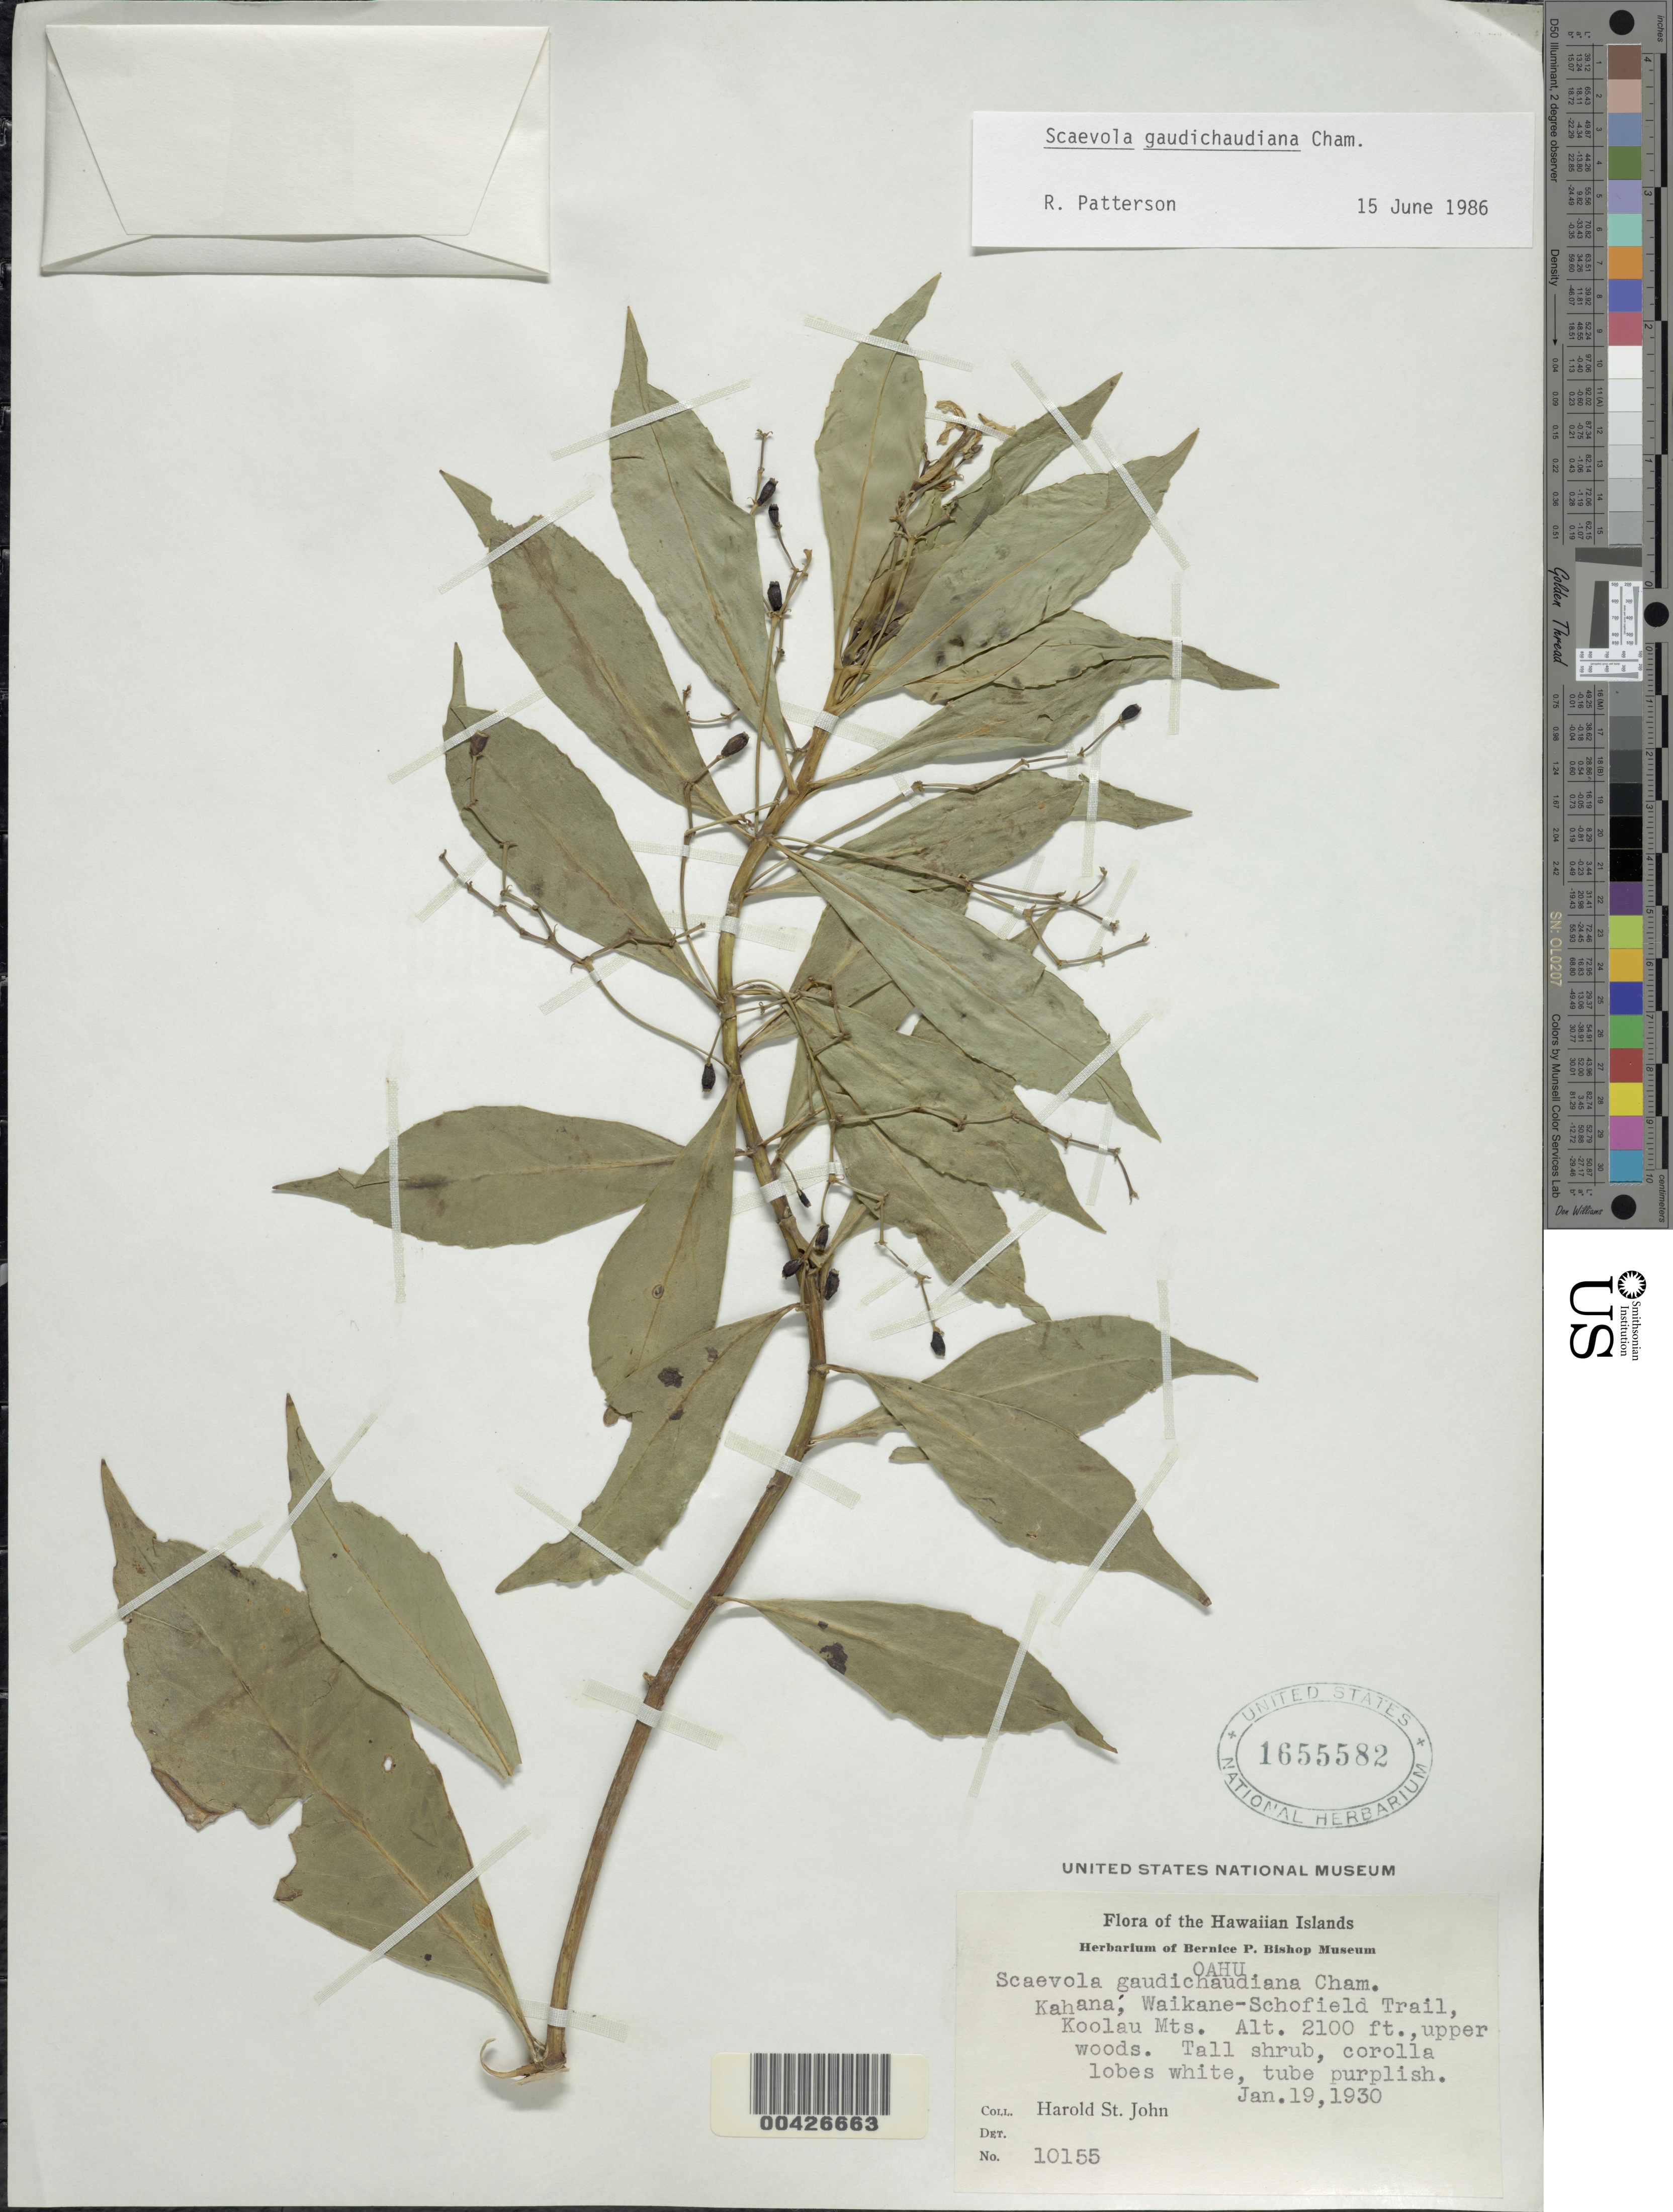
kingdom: Plantae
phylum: Tracheophyta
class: Magnoliopsida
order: Asterales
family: Goodeniaceae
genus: Scaevola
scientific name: Scaevola gaudichaudiana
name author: Cham.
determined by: Patterson, R.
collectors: H. St. John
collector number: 10155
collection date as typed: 19 Jan 1930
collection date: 1930-01-19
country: United States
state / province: Hawaii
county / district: Honolulu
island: Oahu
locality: Kahana, Waikane-Schofield Trail, Koolau Mts.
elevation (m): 640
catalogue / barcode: US 1655582